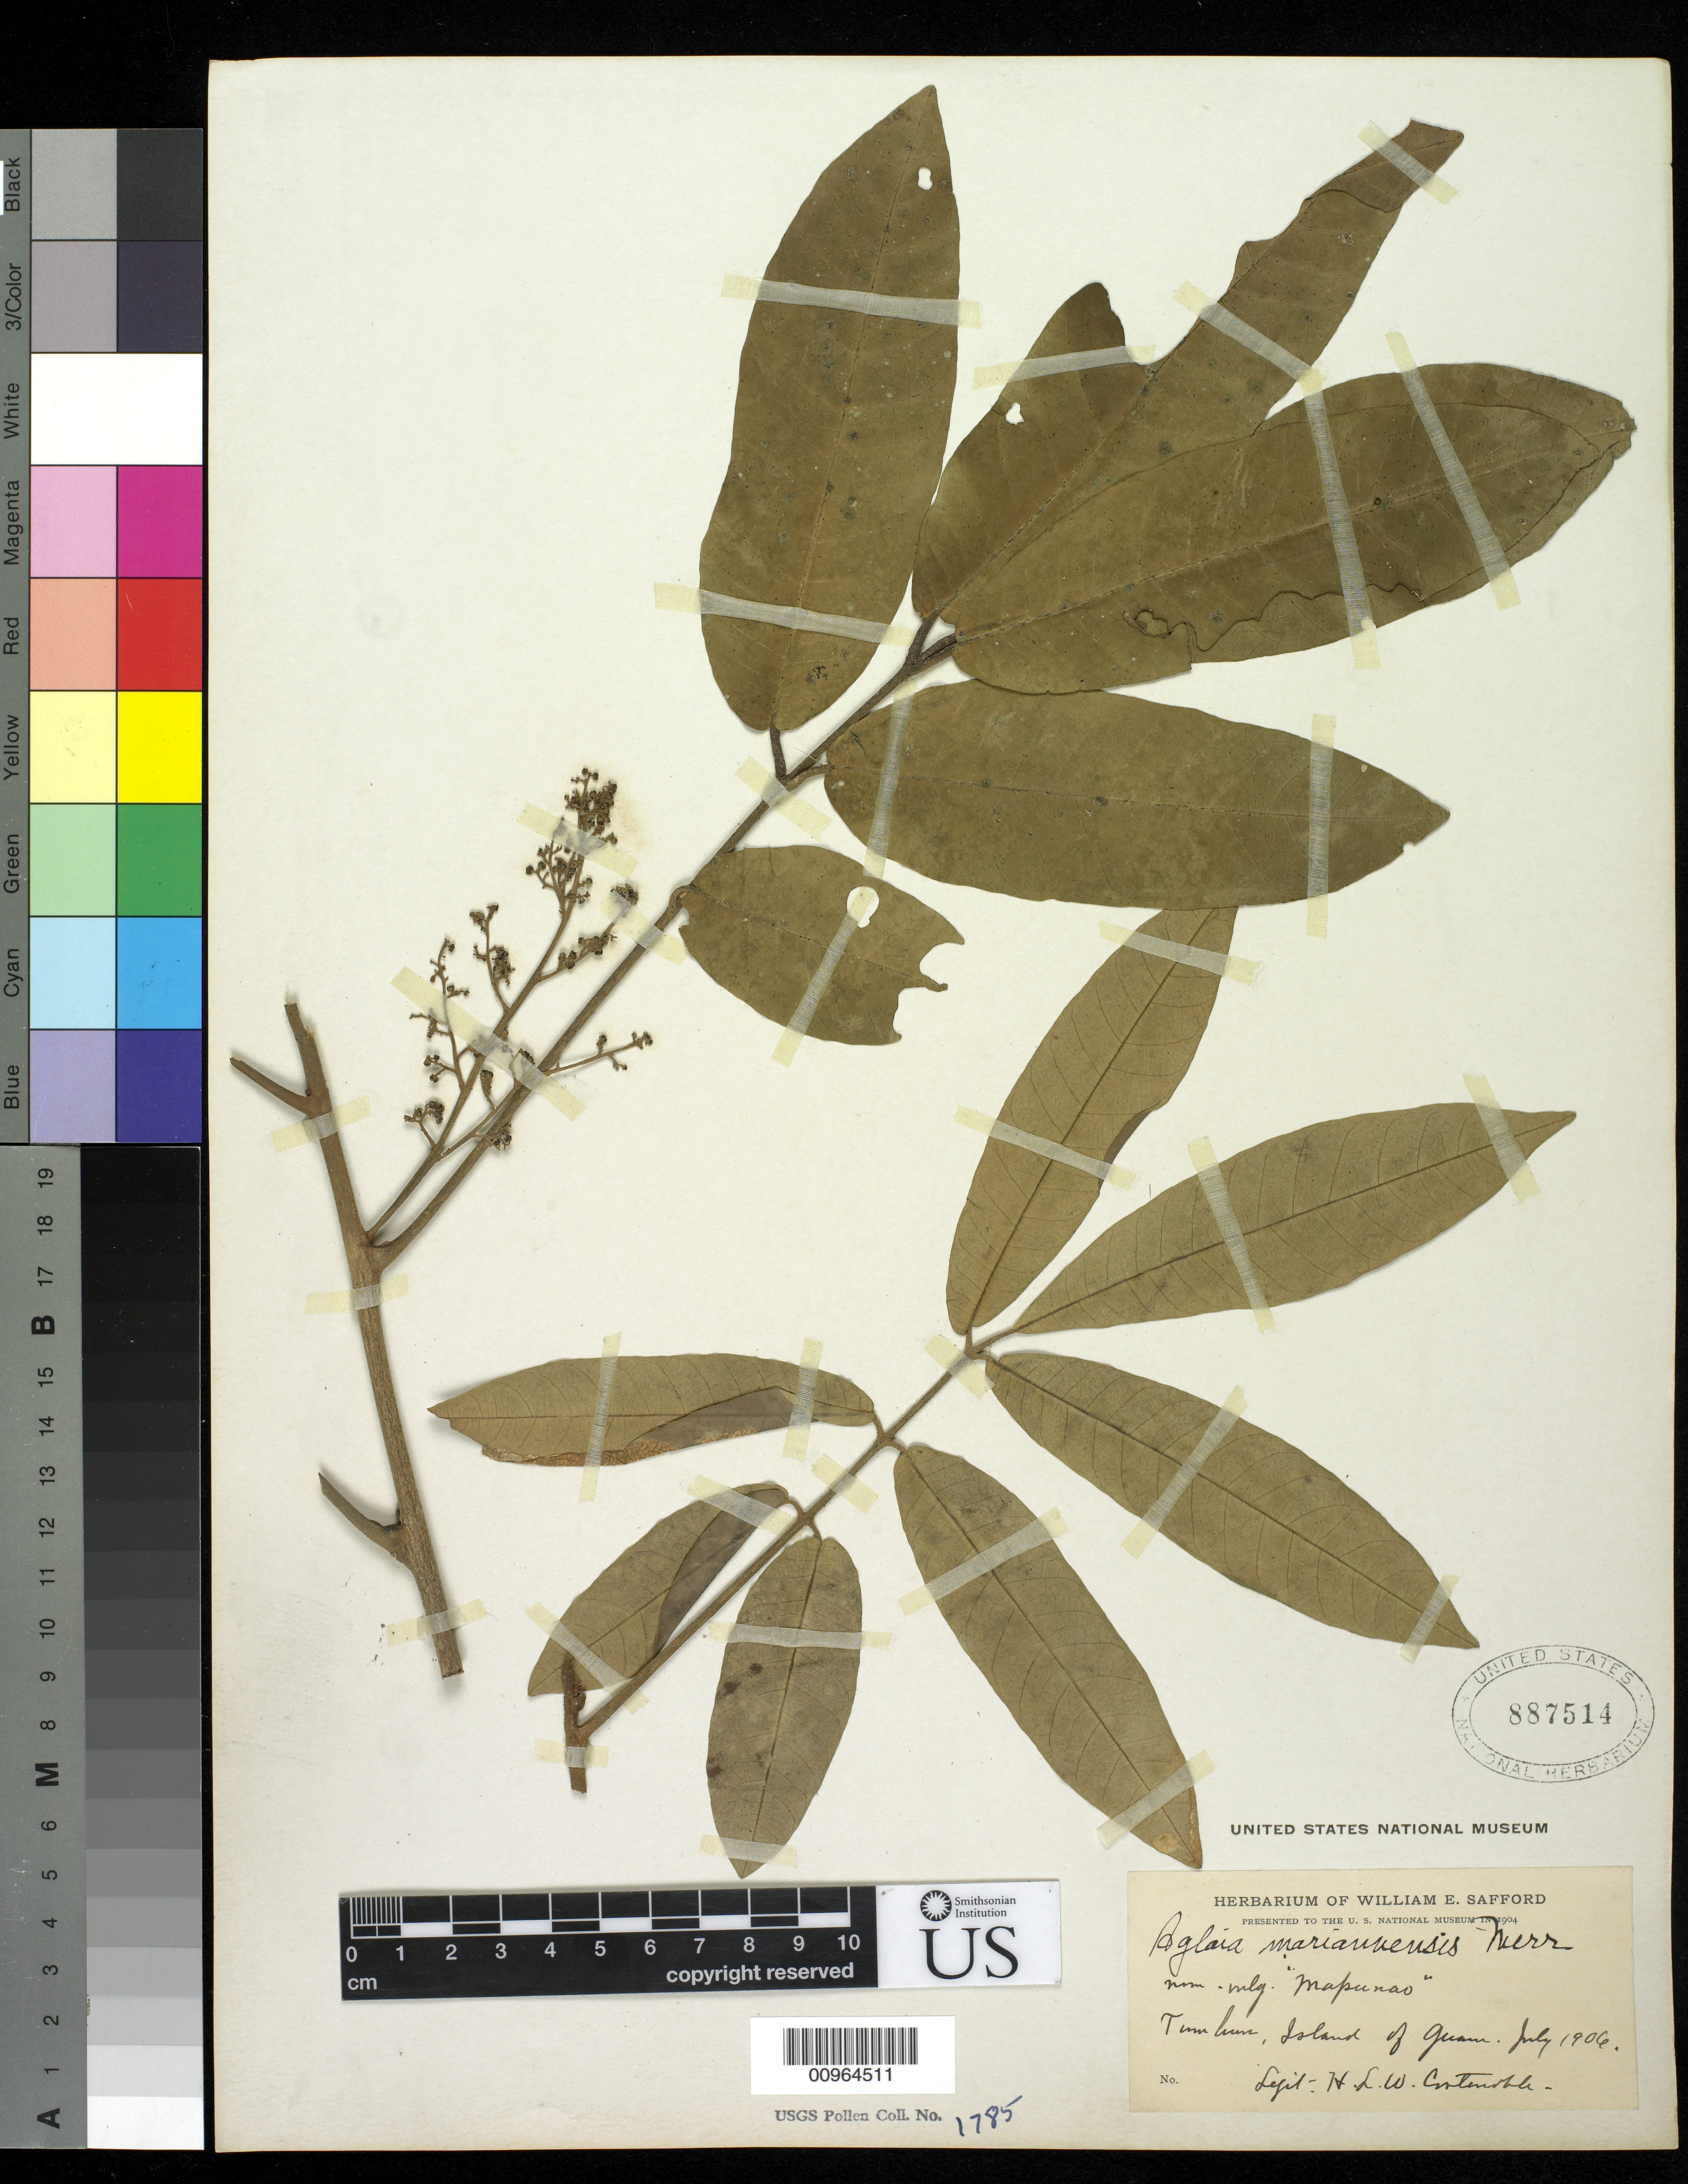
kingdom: Plantae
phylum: Tracheophyta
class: Magnoliopsida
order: Sapindales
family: Meliaceae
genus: Aglaia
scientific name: Aglaia mariannensis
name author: Merr.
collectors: H. Costenoble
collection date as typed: Jul 1906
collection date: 1906-07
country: Guam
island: Guam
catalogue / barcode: US 887514